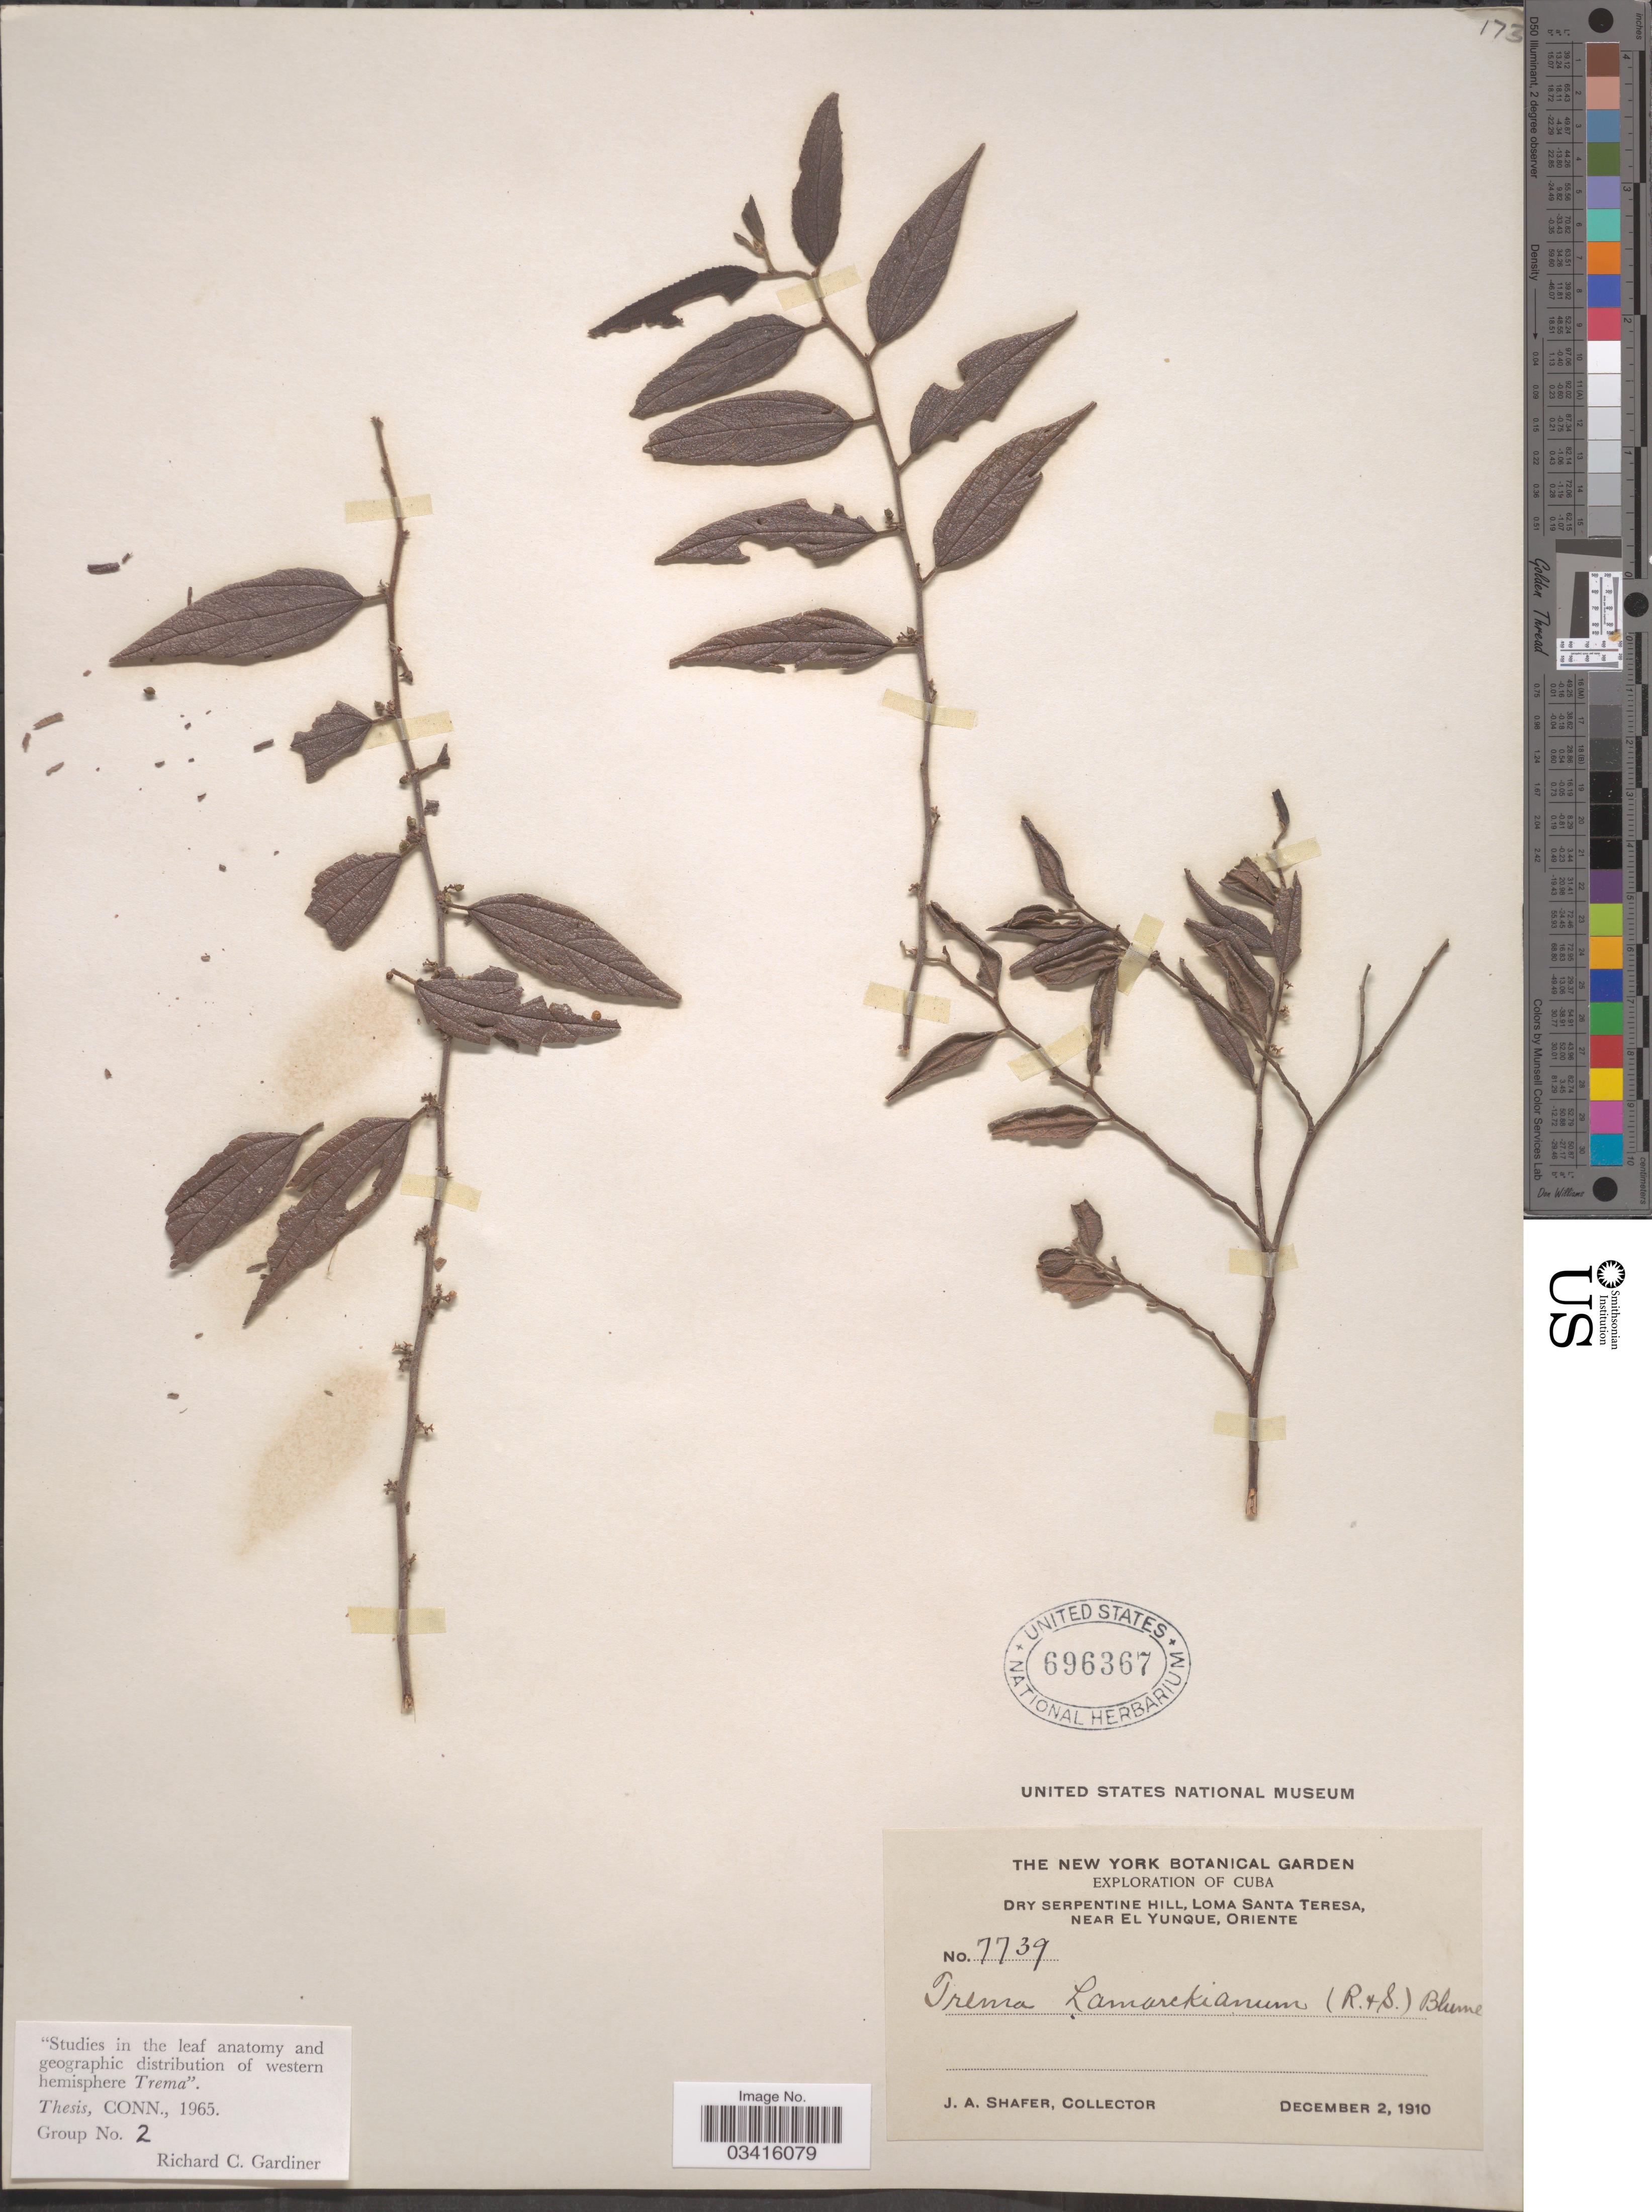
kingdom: Plantae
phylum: Tracheophyta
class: Magnoliopsida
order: Rosales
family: Cannabaceae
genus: Trema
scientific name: Trema lamarckianum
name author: (Schult.) Blume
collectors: J. A. Shafer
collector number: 7739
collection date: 1910-12-02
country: Cuba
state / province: Oriente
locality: Dry serpentine hill, Loma Santa Teresa, near El Yunque, Oriente.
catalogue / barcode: US 696367